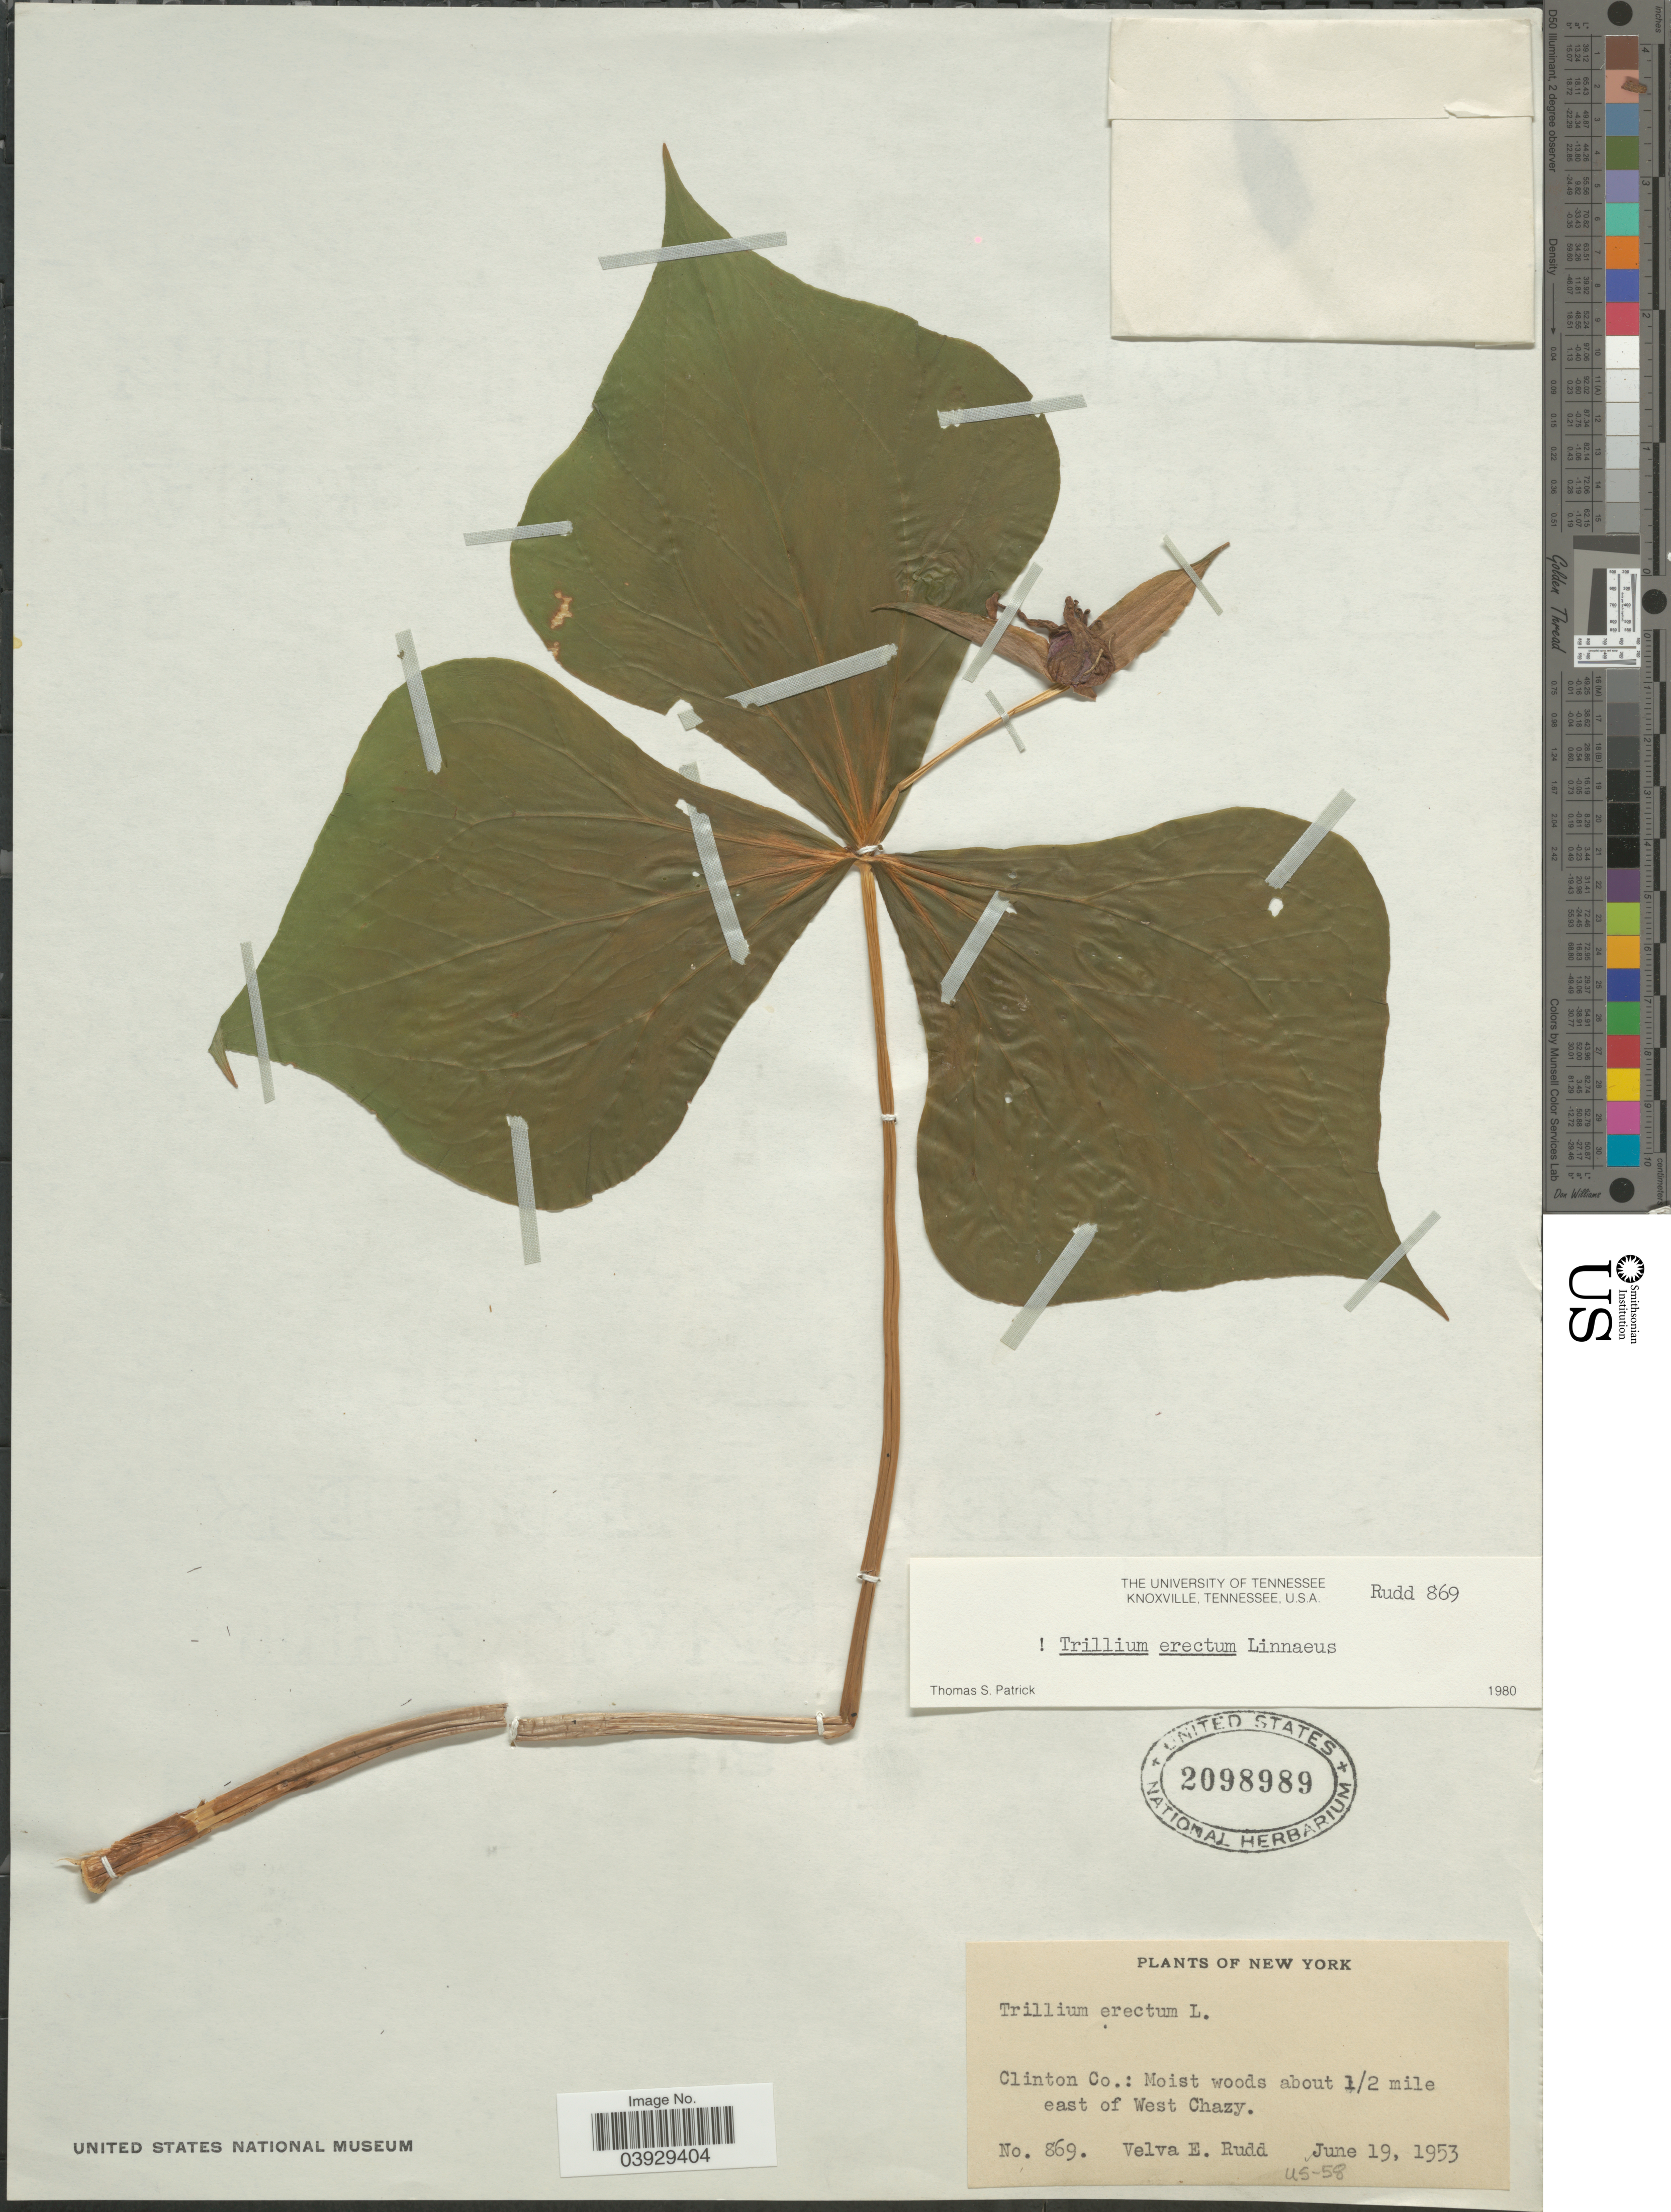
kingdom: Plantae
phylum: Tracheophyta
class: Liliopsida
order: Liliales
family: Melanthiaceae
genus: Trillium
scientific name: Trillium erectum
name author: L.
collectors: V. E. Rudd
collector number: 869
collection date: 1953-06-19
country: United States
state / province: New York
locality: Clinton Co.: about 1/2 mile east of West Chazy.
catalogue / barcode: US 2098989